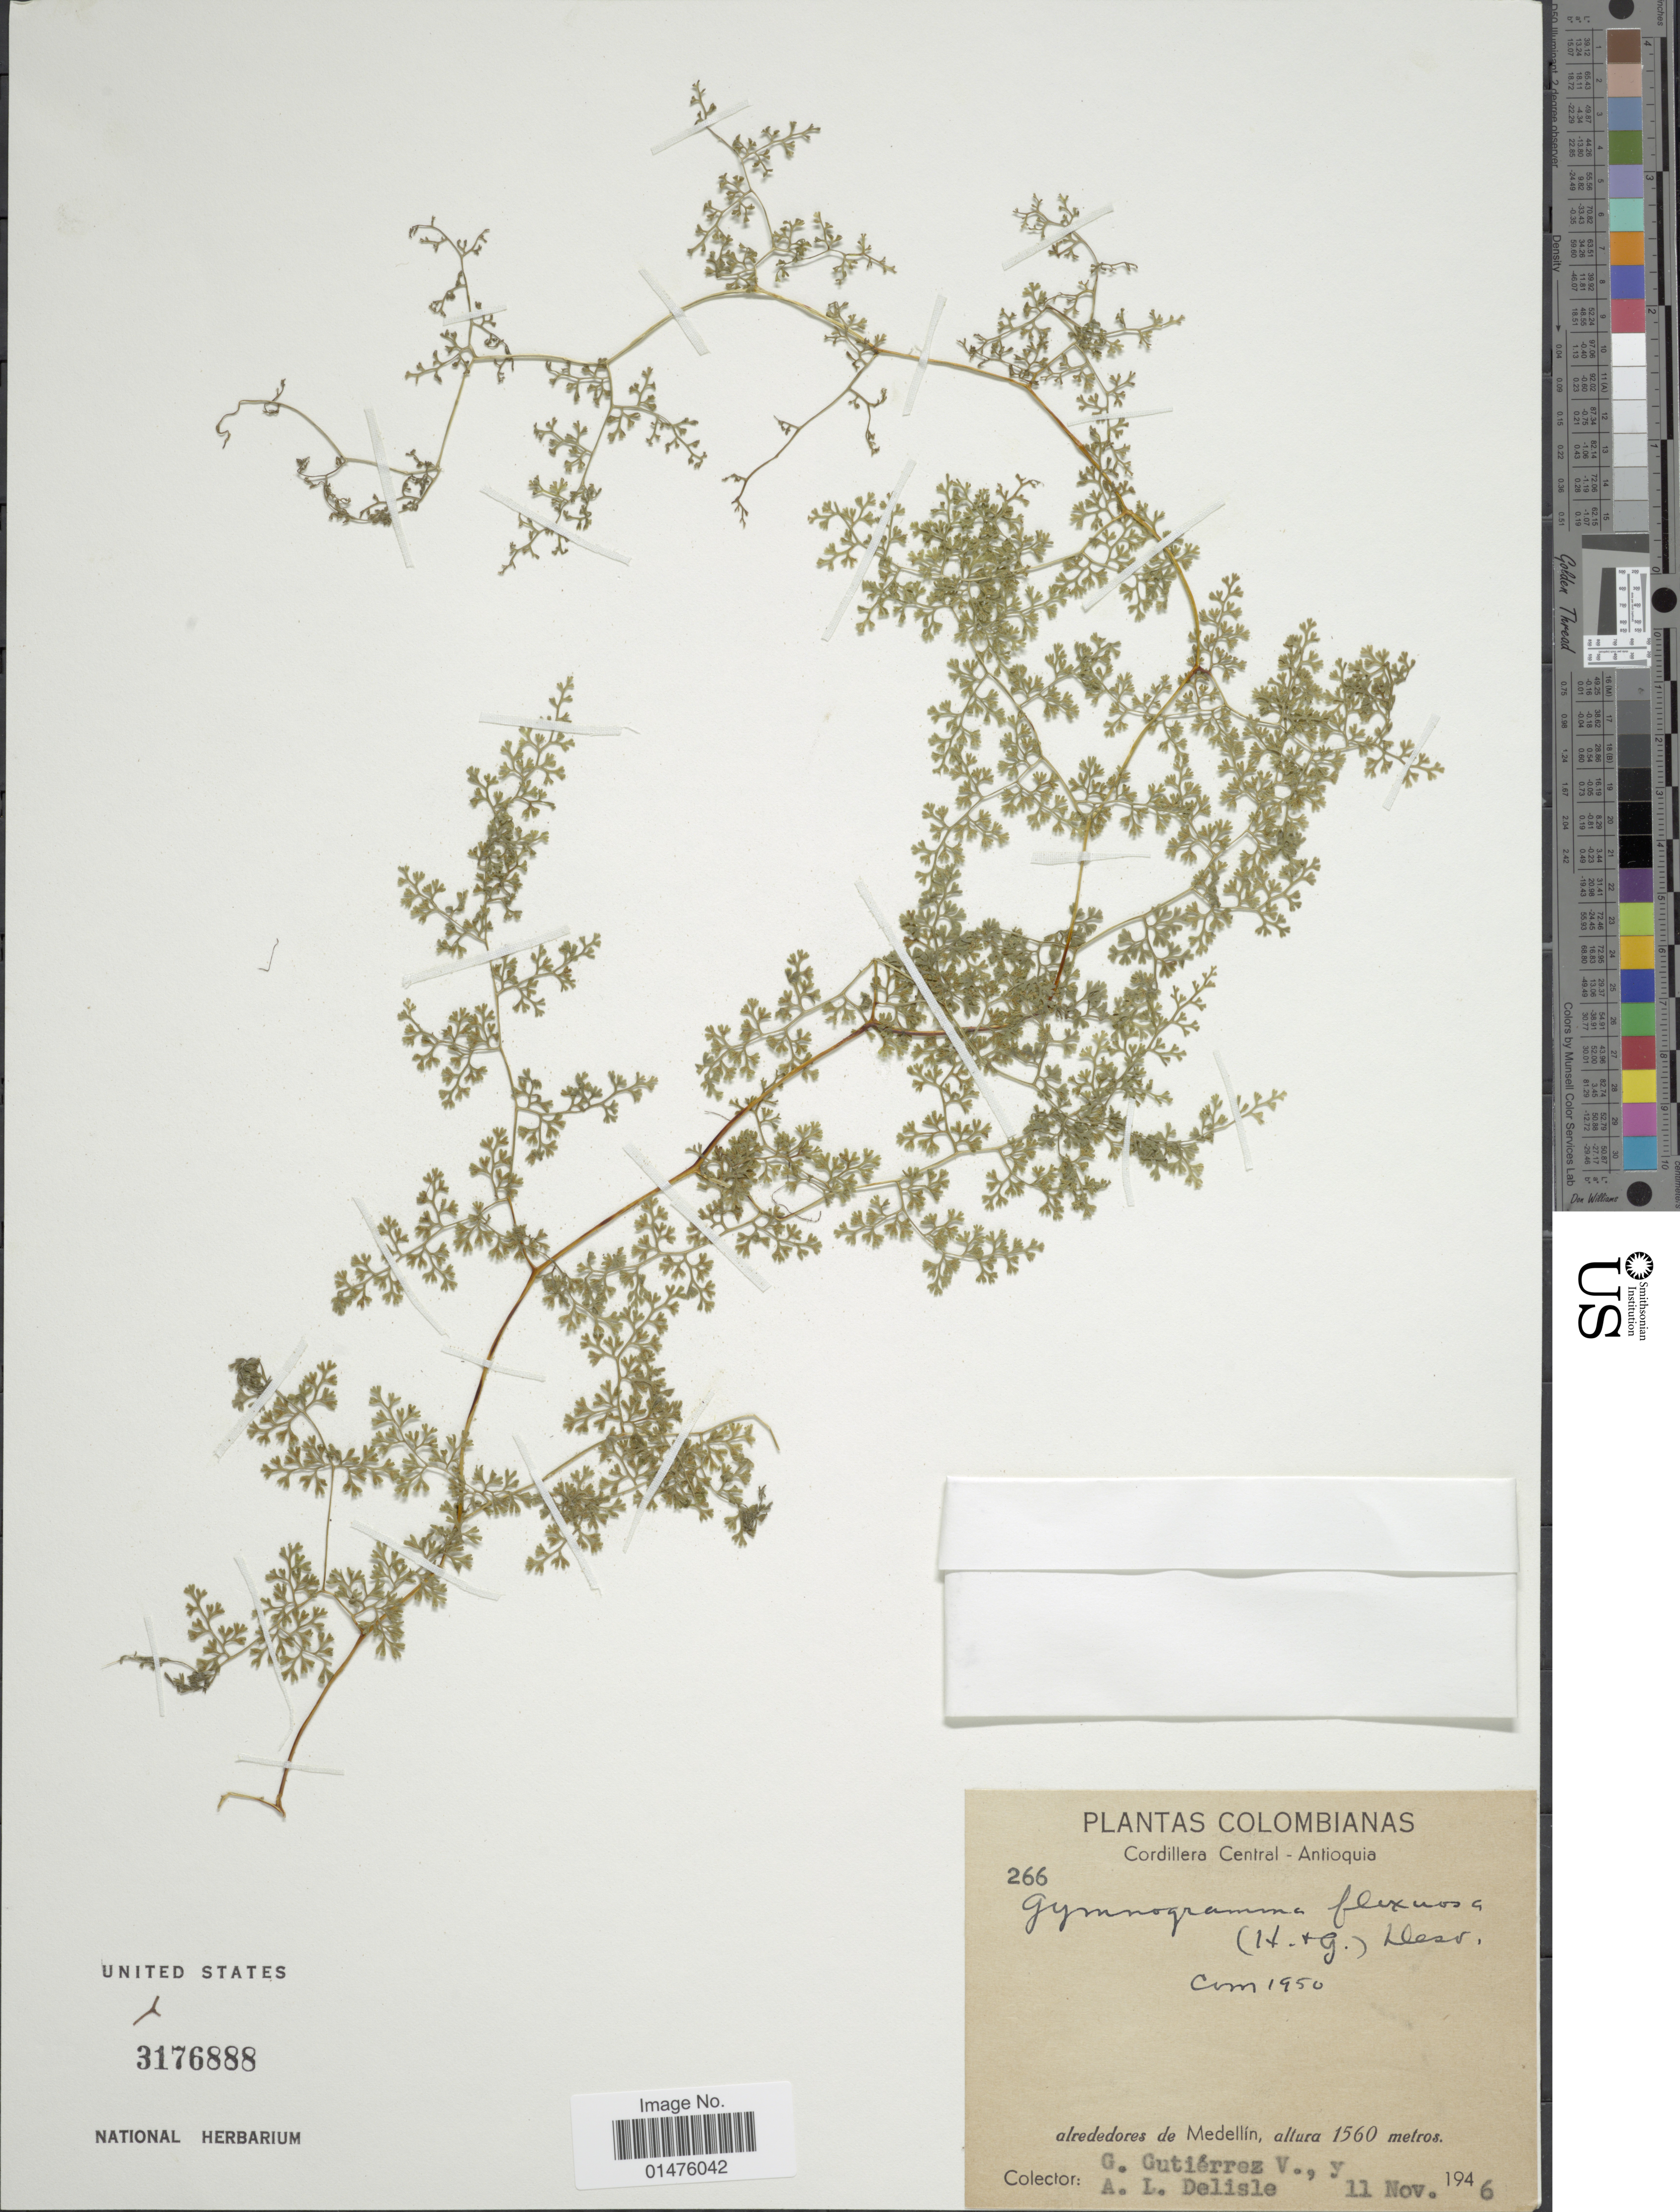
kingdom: Plantae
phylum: Tracheophyta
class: Polypodiopsida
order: Polypodiales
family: Pteridaceae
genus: Jamesonia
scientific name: Jamesonia flexuosa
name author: (Humb. & Bonpl.) Christenh.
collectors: G. Gutiérrez V. & A. Delisle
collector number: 266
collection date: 1946-11-11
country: Colombia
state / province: Antioquia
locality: Cordillera Central, alrededores de Medellin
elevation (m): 1560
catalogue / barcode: US 3176888